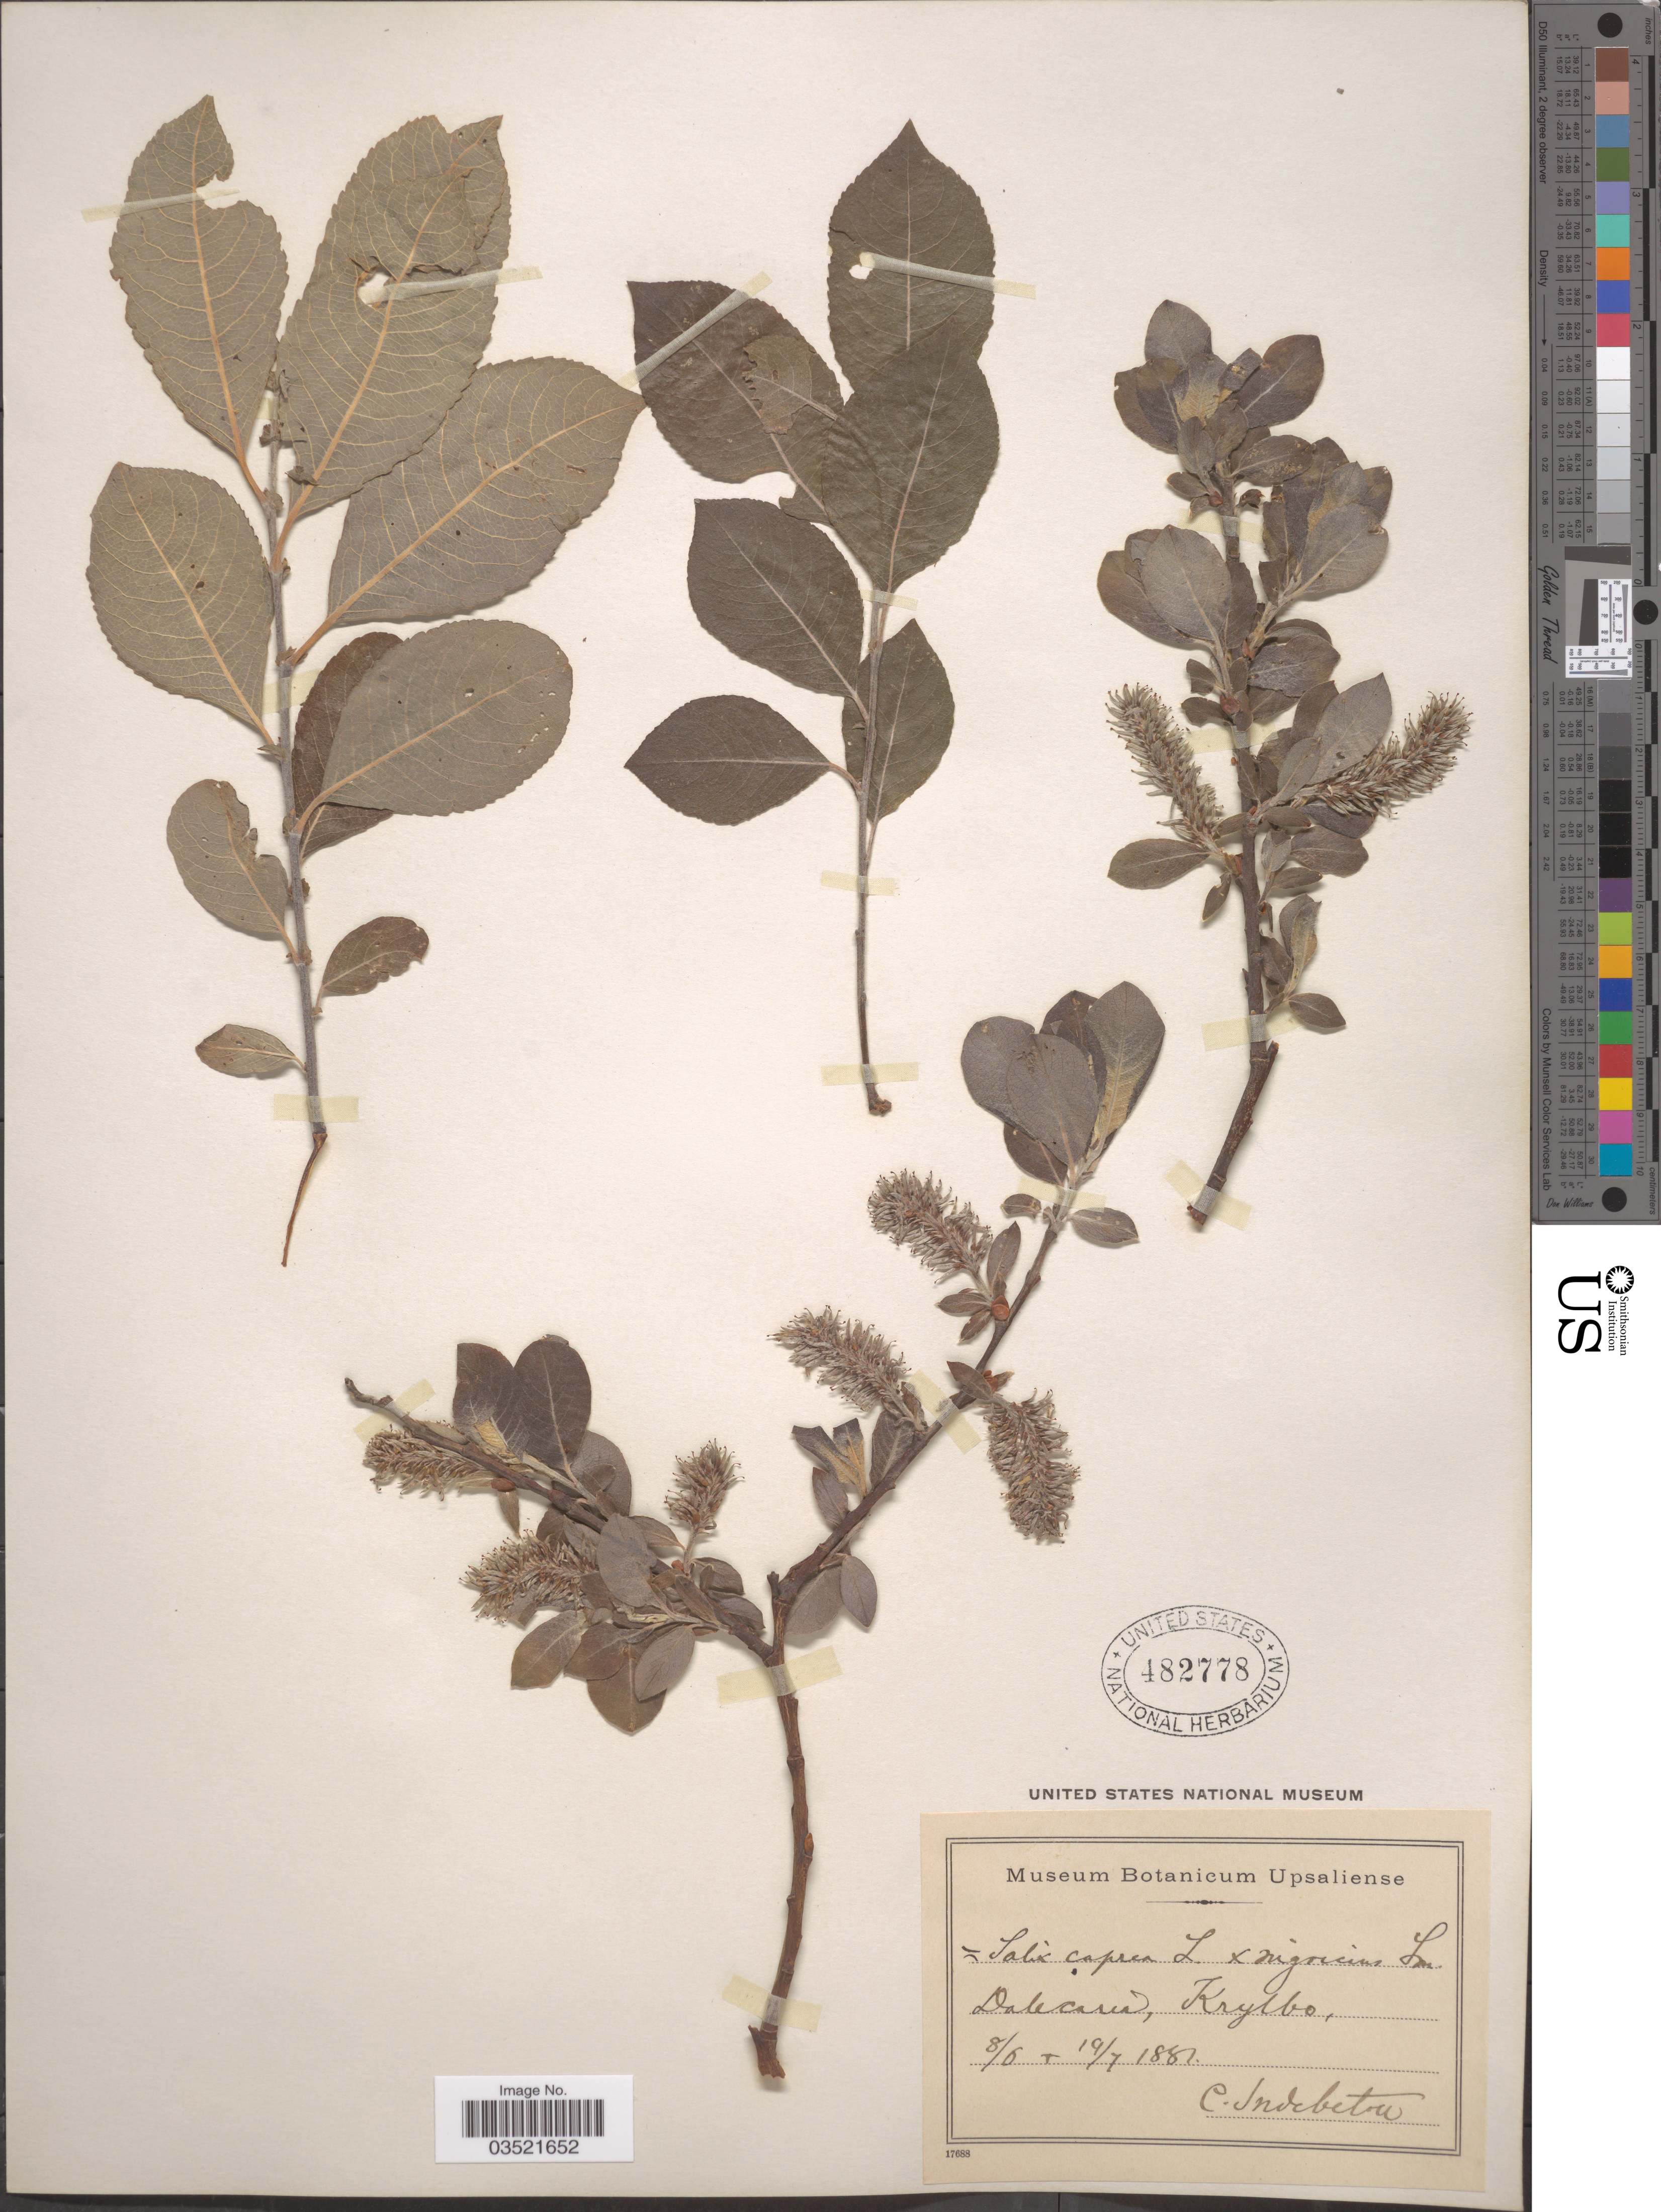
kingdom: Plantae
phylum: Tracheophyta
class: Magnoliopsida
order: Malpighiales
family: Salicaceae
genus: Salix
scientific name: Salix caprea x S. nigricans Sm.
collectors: C. Indebetou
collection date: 1881-06-08/1881-07-19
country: Sweden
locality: Dalecarlia, Krylbo.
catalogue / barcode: US 482778